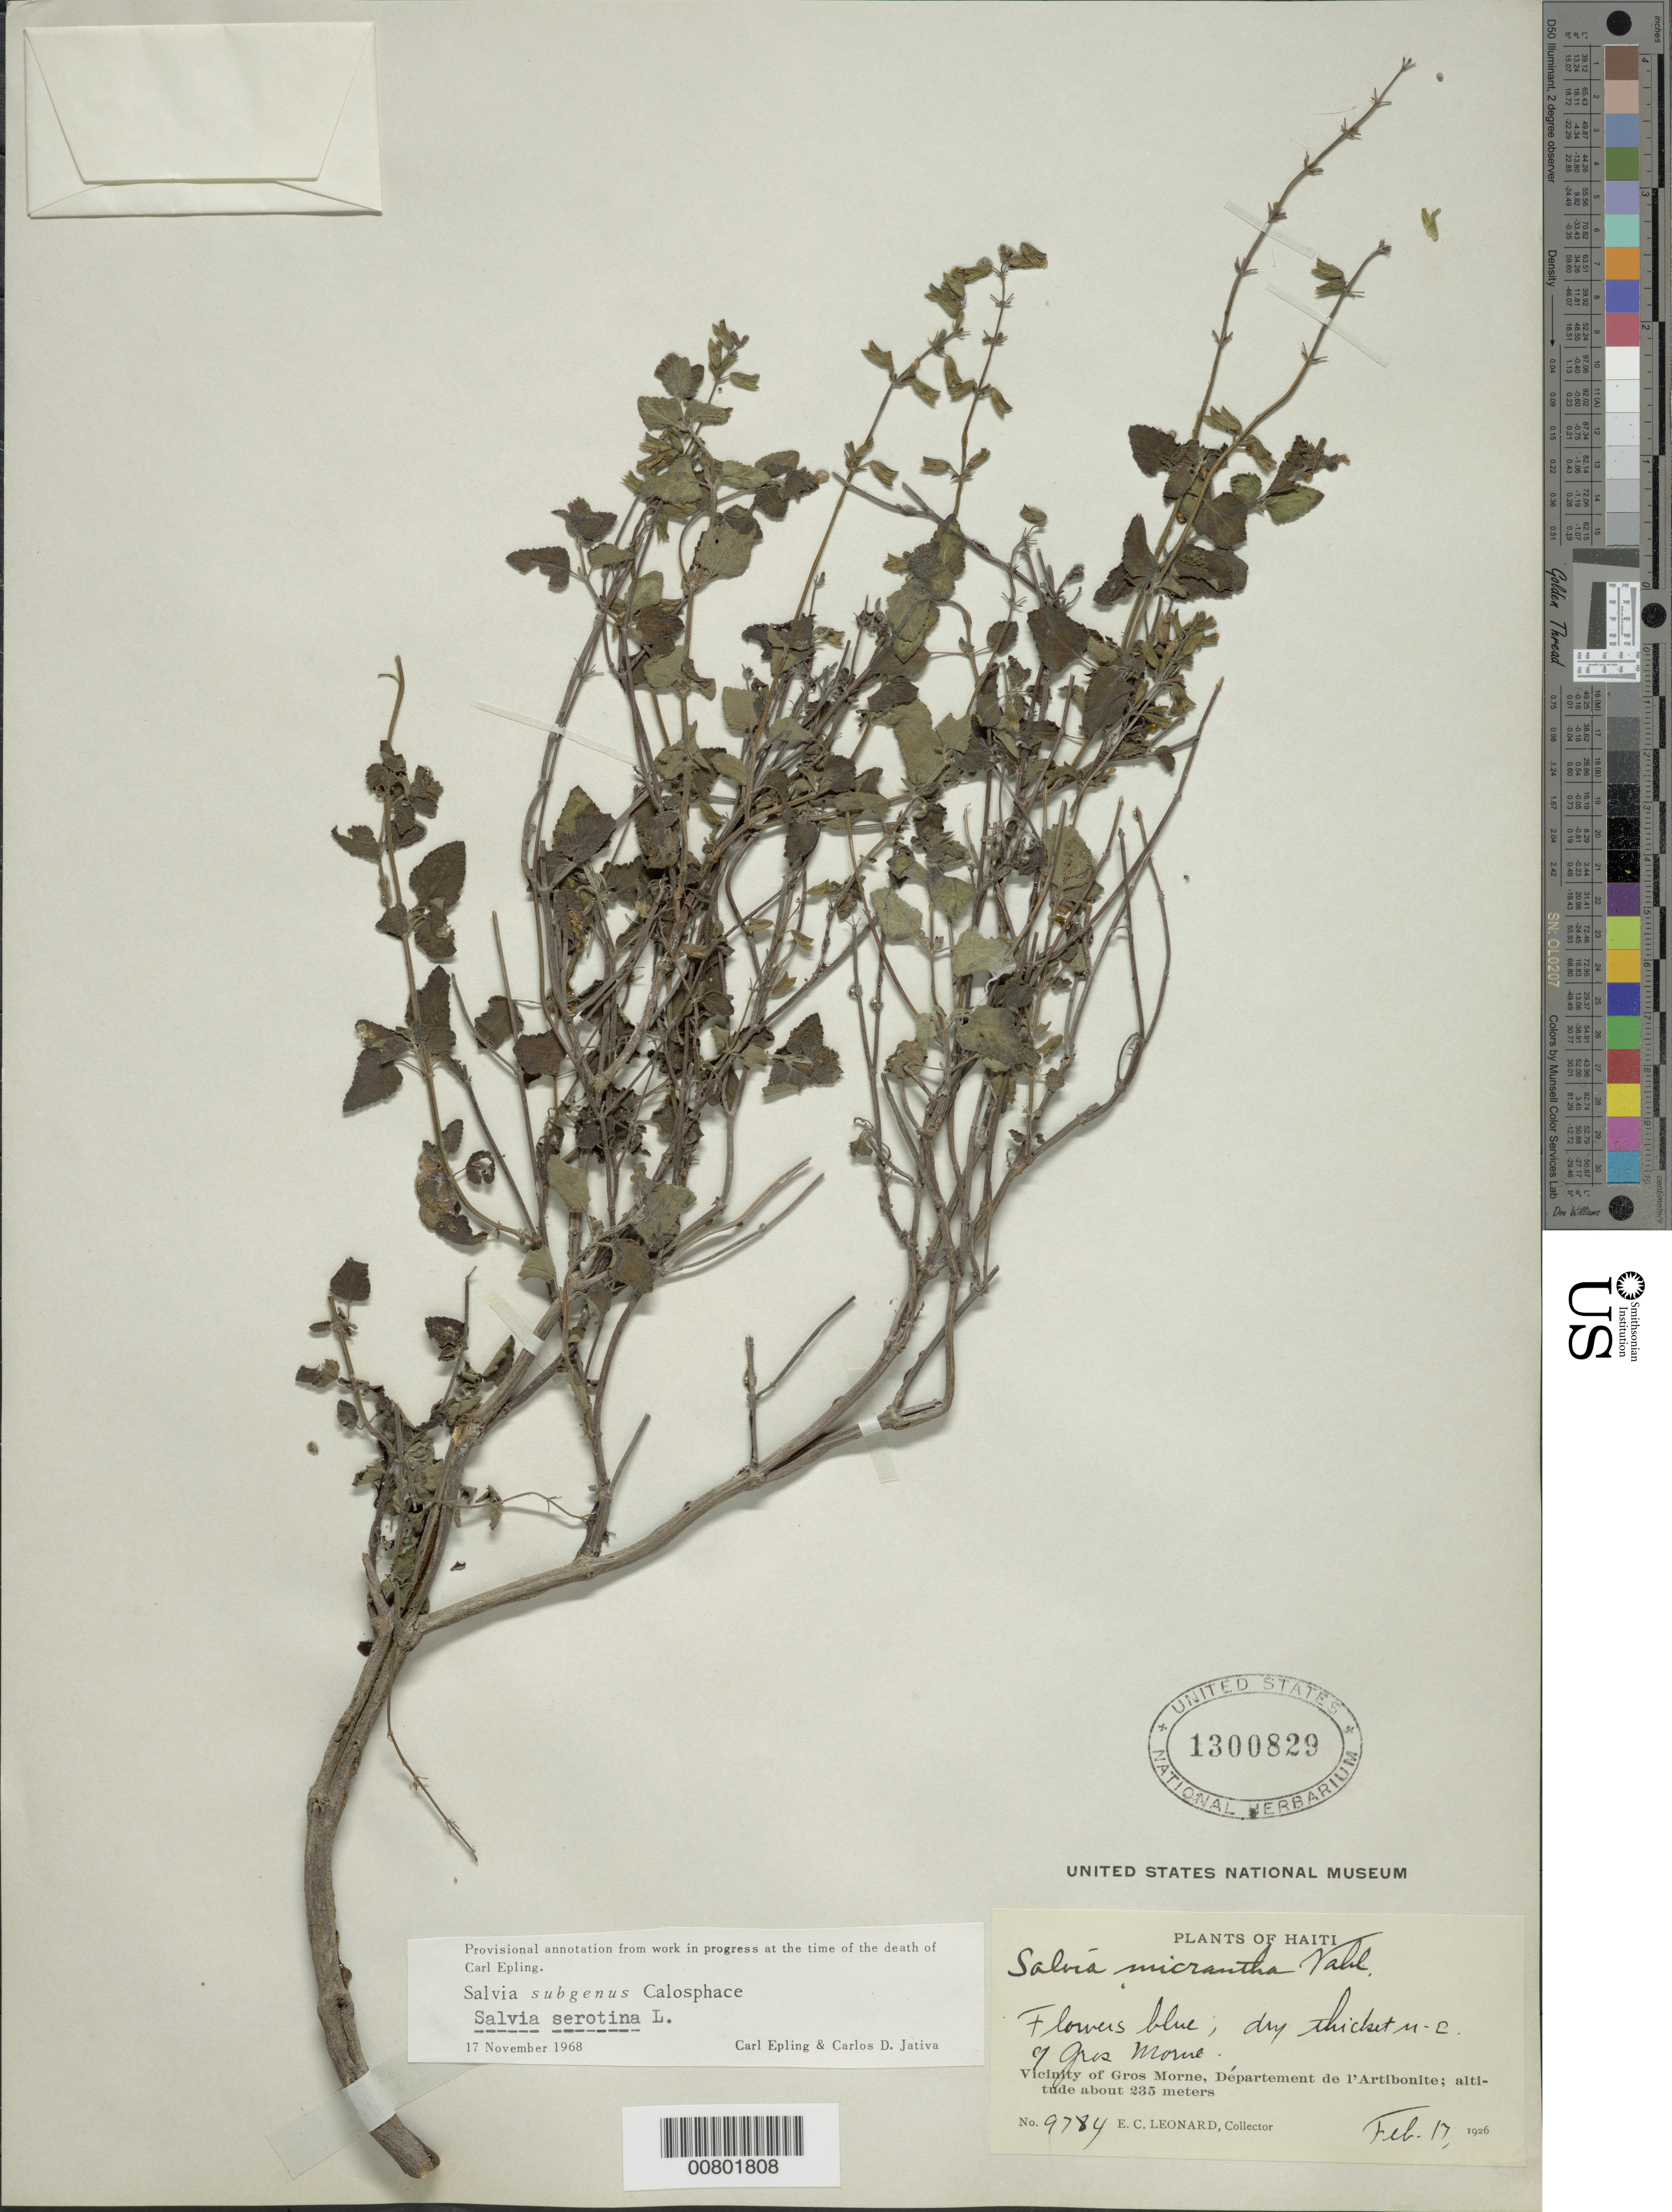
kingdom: Plantae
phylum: Tracheophyta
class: Magnoliopsida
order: Lamiales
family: Lamiaceae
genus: Salvia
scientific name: Salvia serotina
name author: L.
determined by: Epling, C. C.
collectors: E. C. Leonard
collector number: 9784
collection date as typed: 17 Feb 1926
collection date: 1926-02-17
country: Haiti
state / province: Artibonite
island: Hispaniola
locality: Vicinity of Gros Morne, NE of city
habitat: Dry thickets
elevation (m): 235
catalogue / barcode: US 1300829